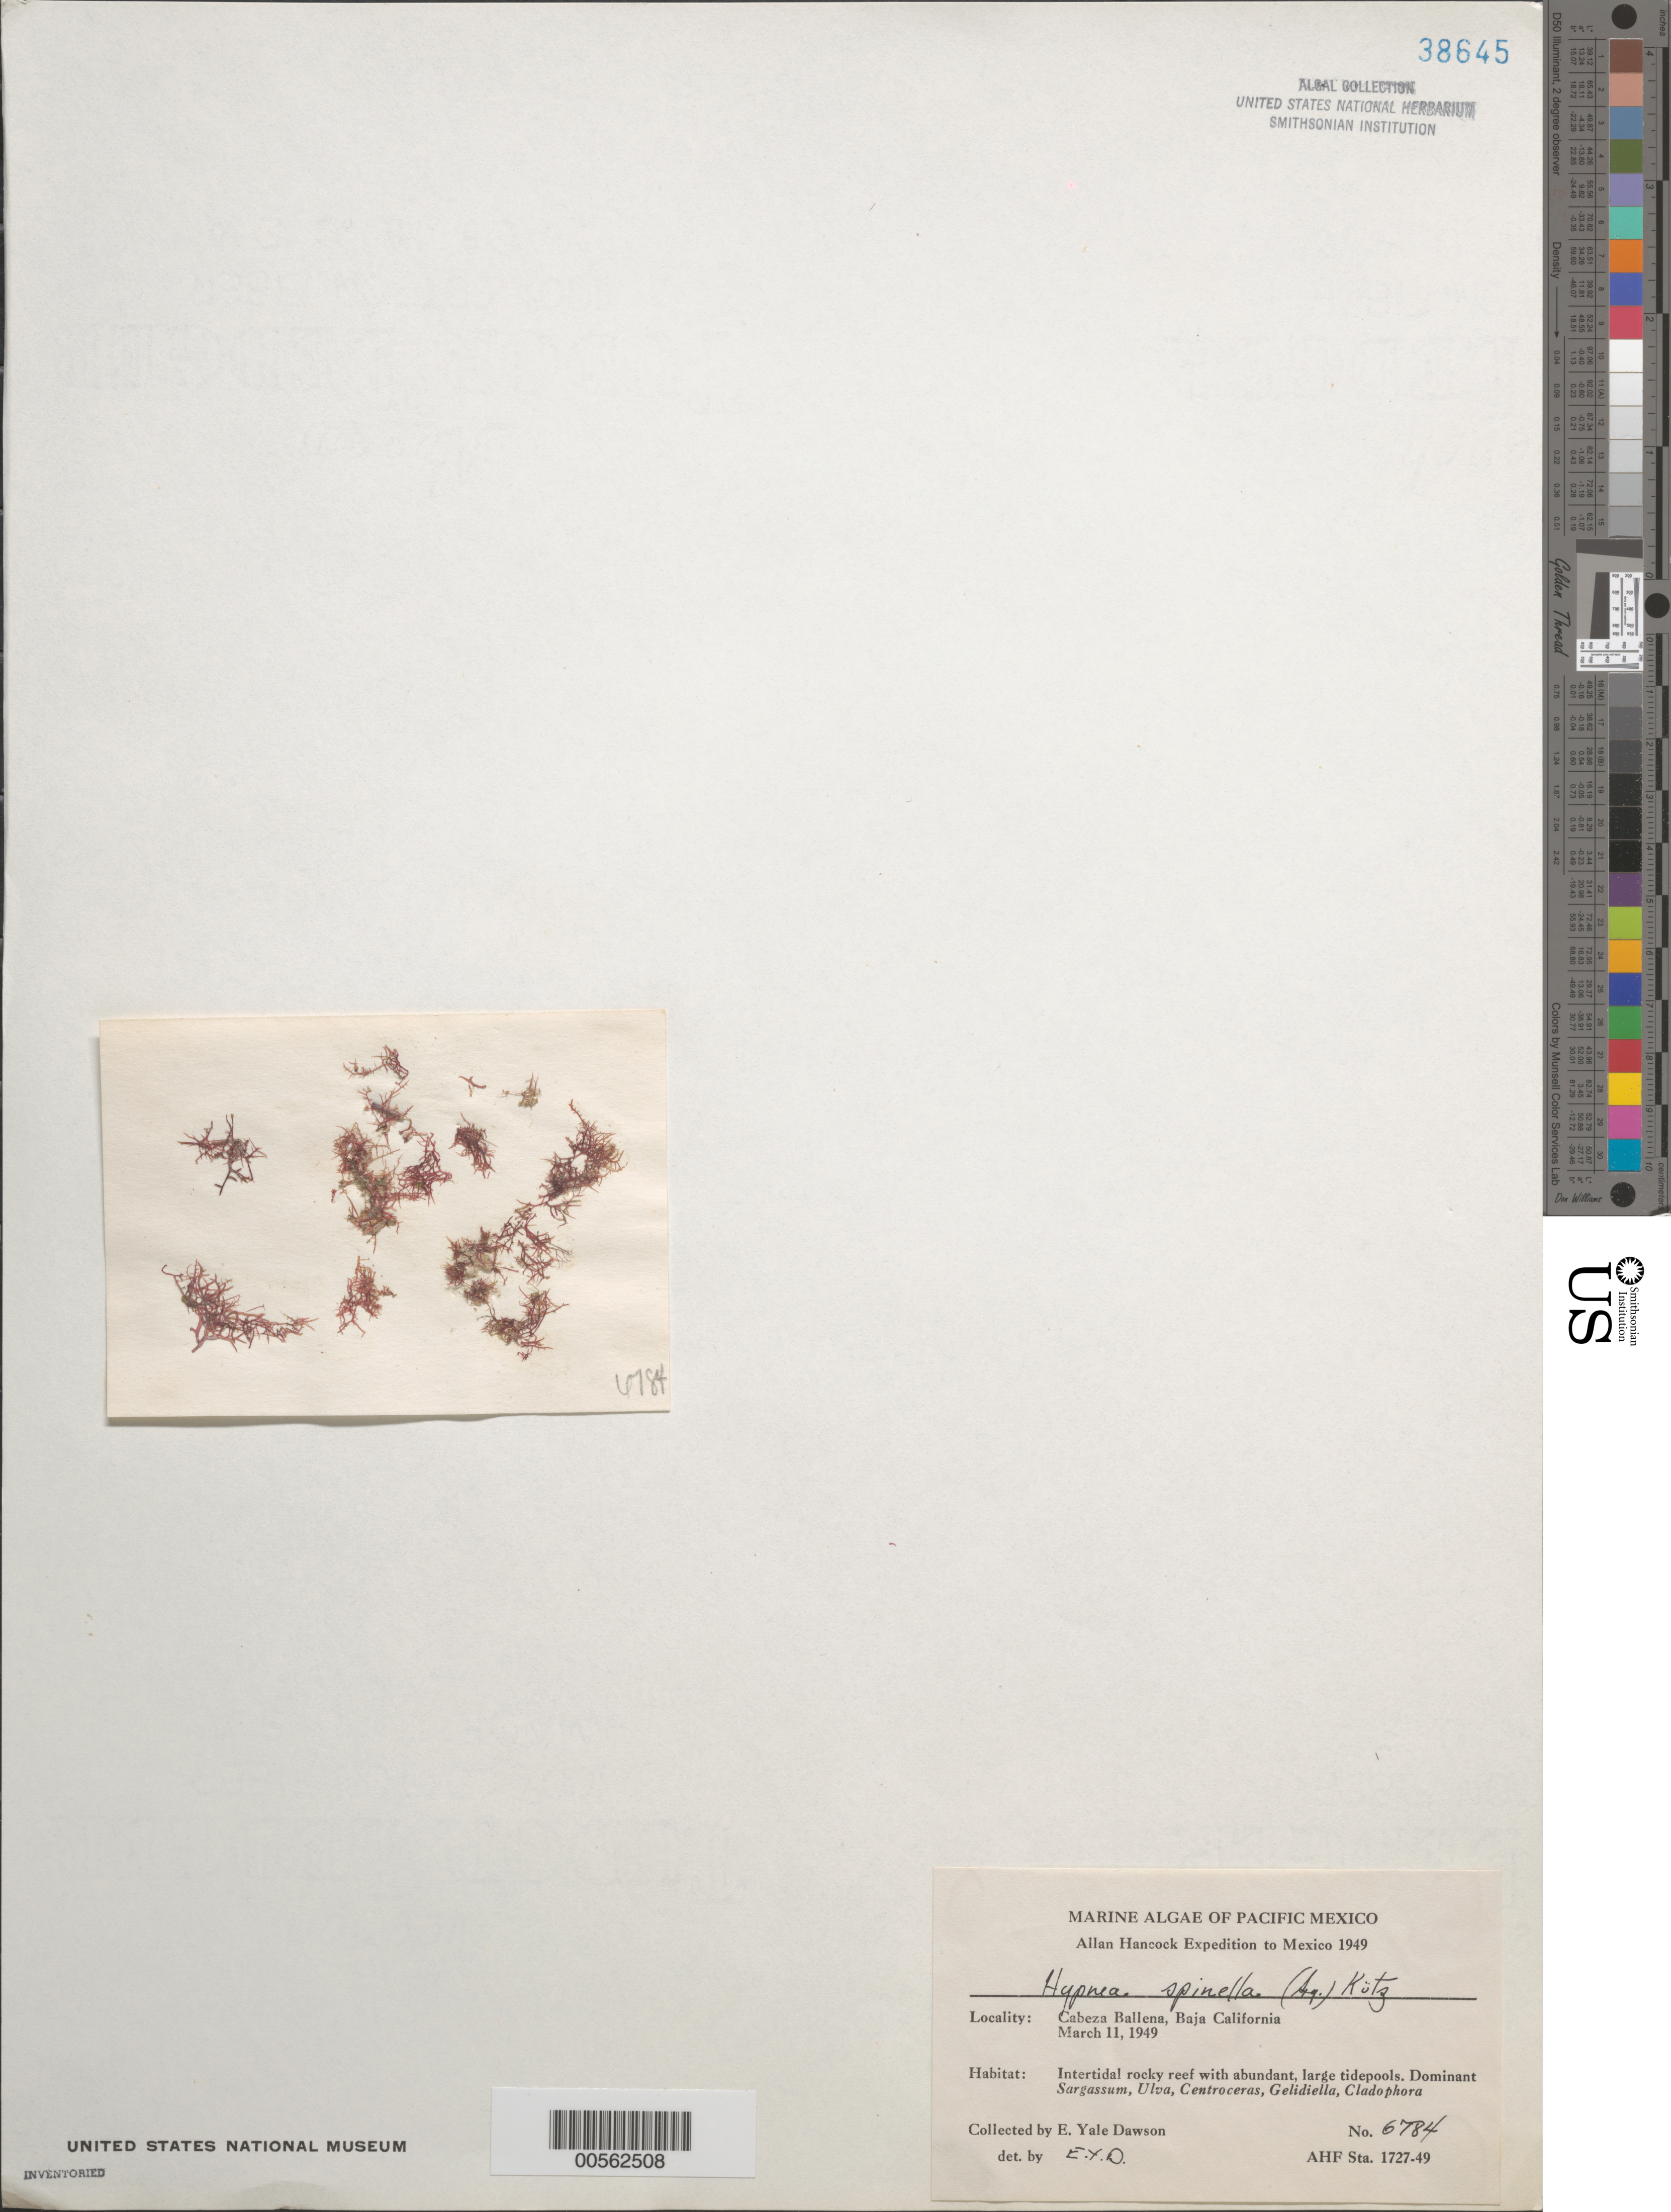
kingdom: Plantae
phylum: Rhodophyta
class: Florideophyceae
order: Gigartinales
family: Cystocloniaceae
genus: Hypnea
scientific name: Hypnea spinella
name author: (C. Agardh) Kütz.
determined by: Dawson, E. Y.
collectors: E. Y. Dawson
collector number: EYD 6784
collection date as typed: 11 Mar 1949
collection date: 1949-03-11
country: Mexico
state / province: Baja California Sur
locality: Cabeza Ballena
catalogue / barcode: US 38645